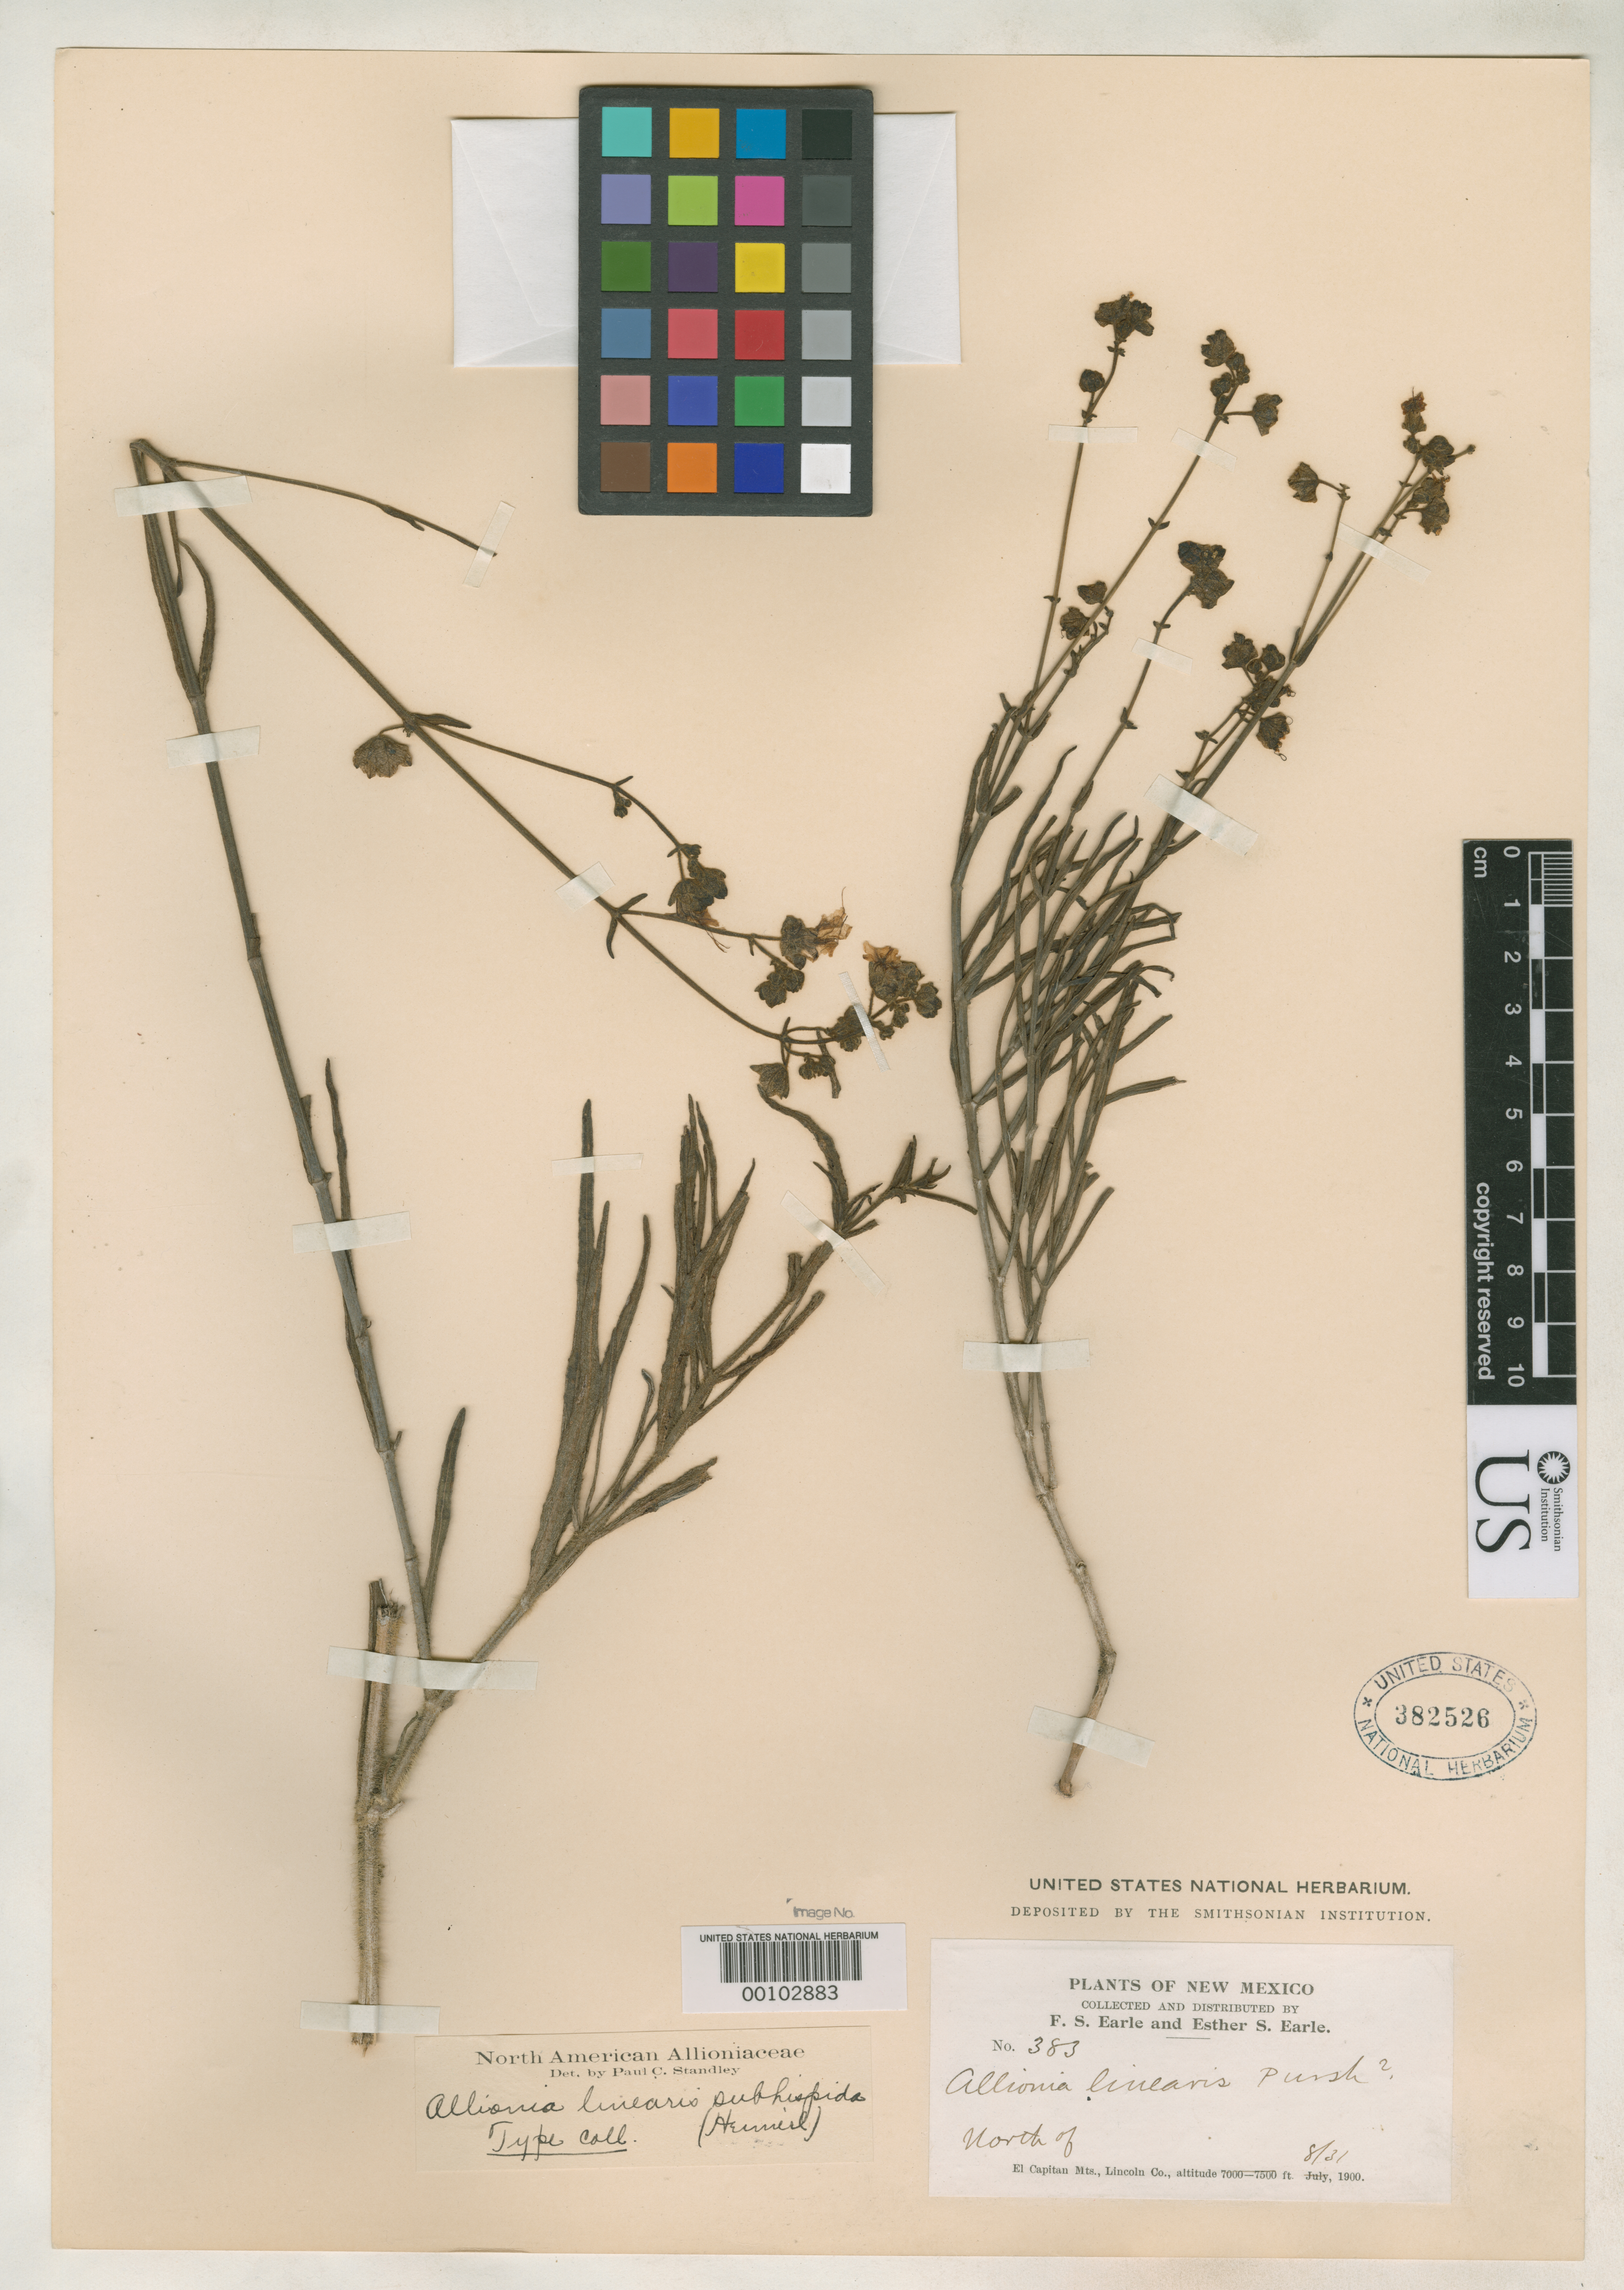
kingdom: Plantae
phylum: Tracheophyta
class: Magnoliopsida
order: Caryophyllales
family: Nyctaginaceae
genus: Mirabilis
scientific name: Mirabilis linearis f. subhispida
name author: Heimerl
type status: Isotype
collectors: F. S. Earle & E. S. Earle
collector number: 383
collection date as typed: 31 Aug 1900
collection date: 1900-08-31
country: United States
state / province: New Mexico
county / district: Lincoln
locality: North of El Capitan Mts.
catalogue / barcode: US 382526